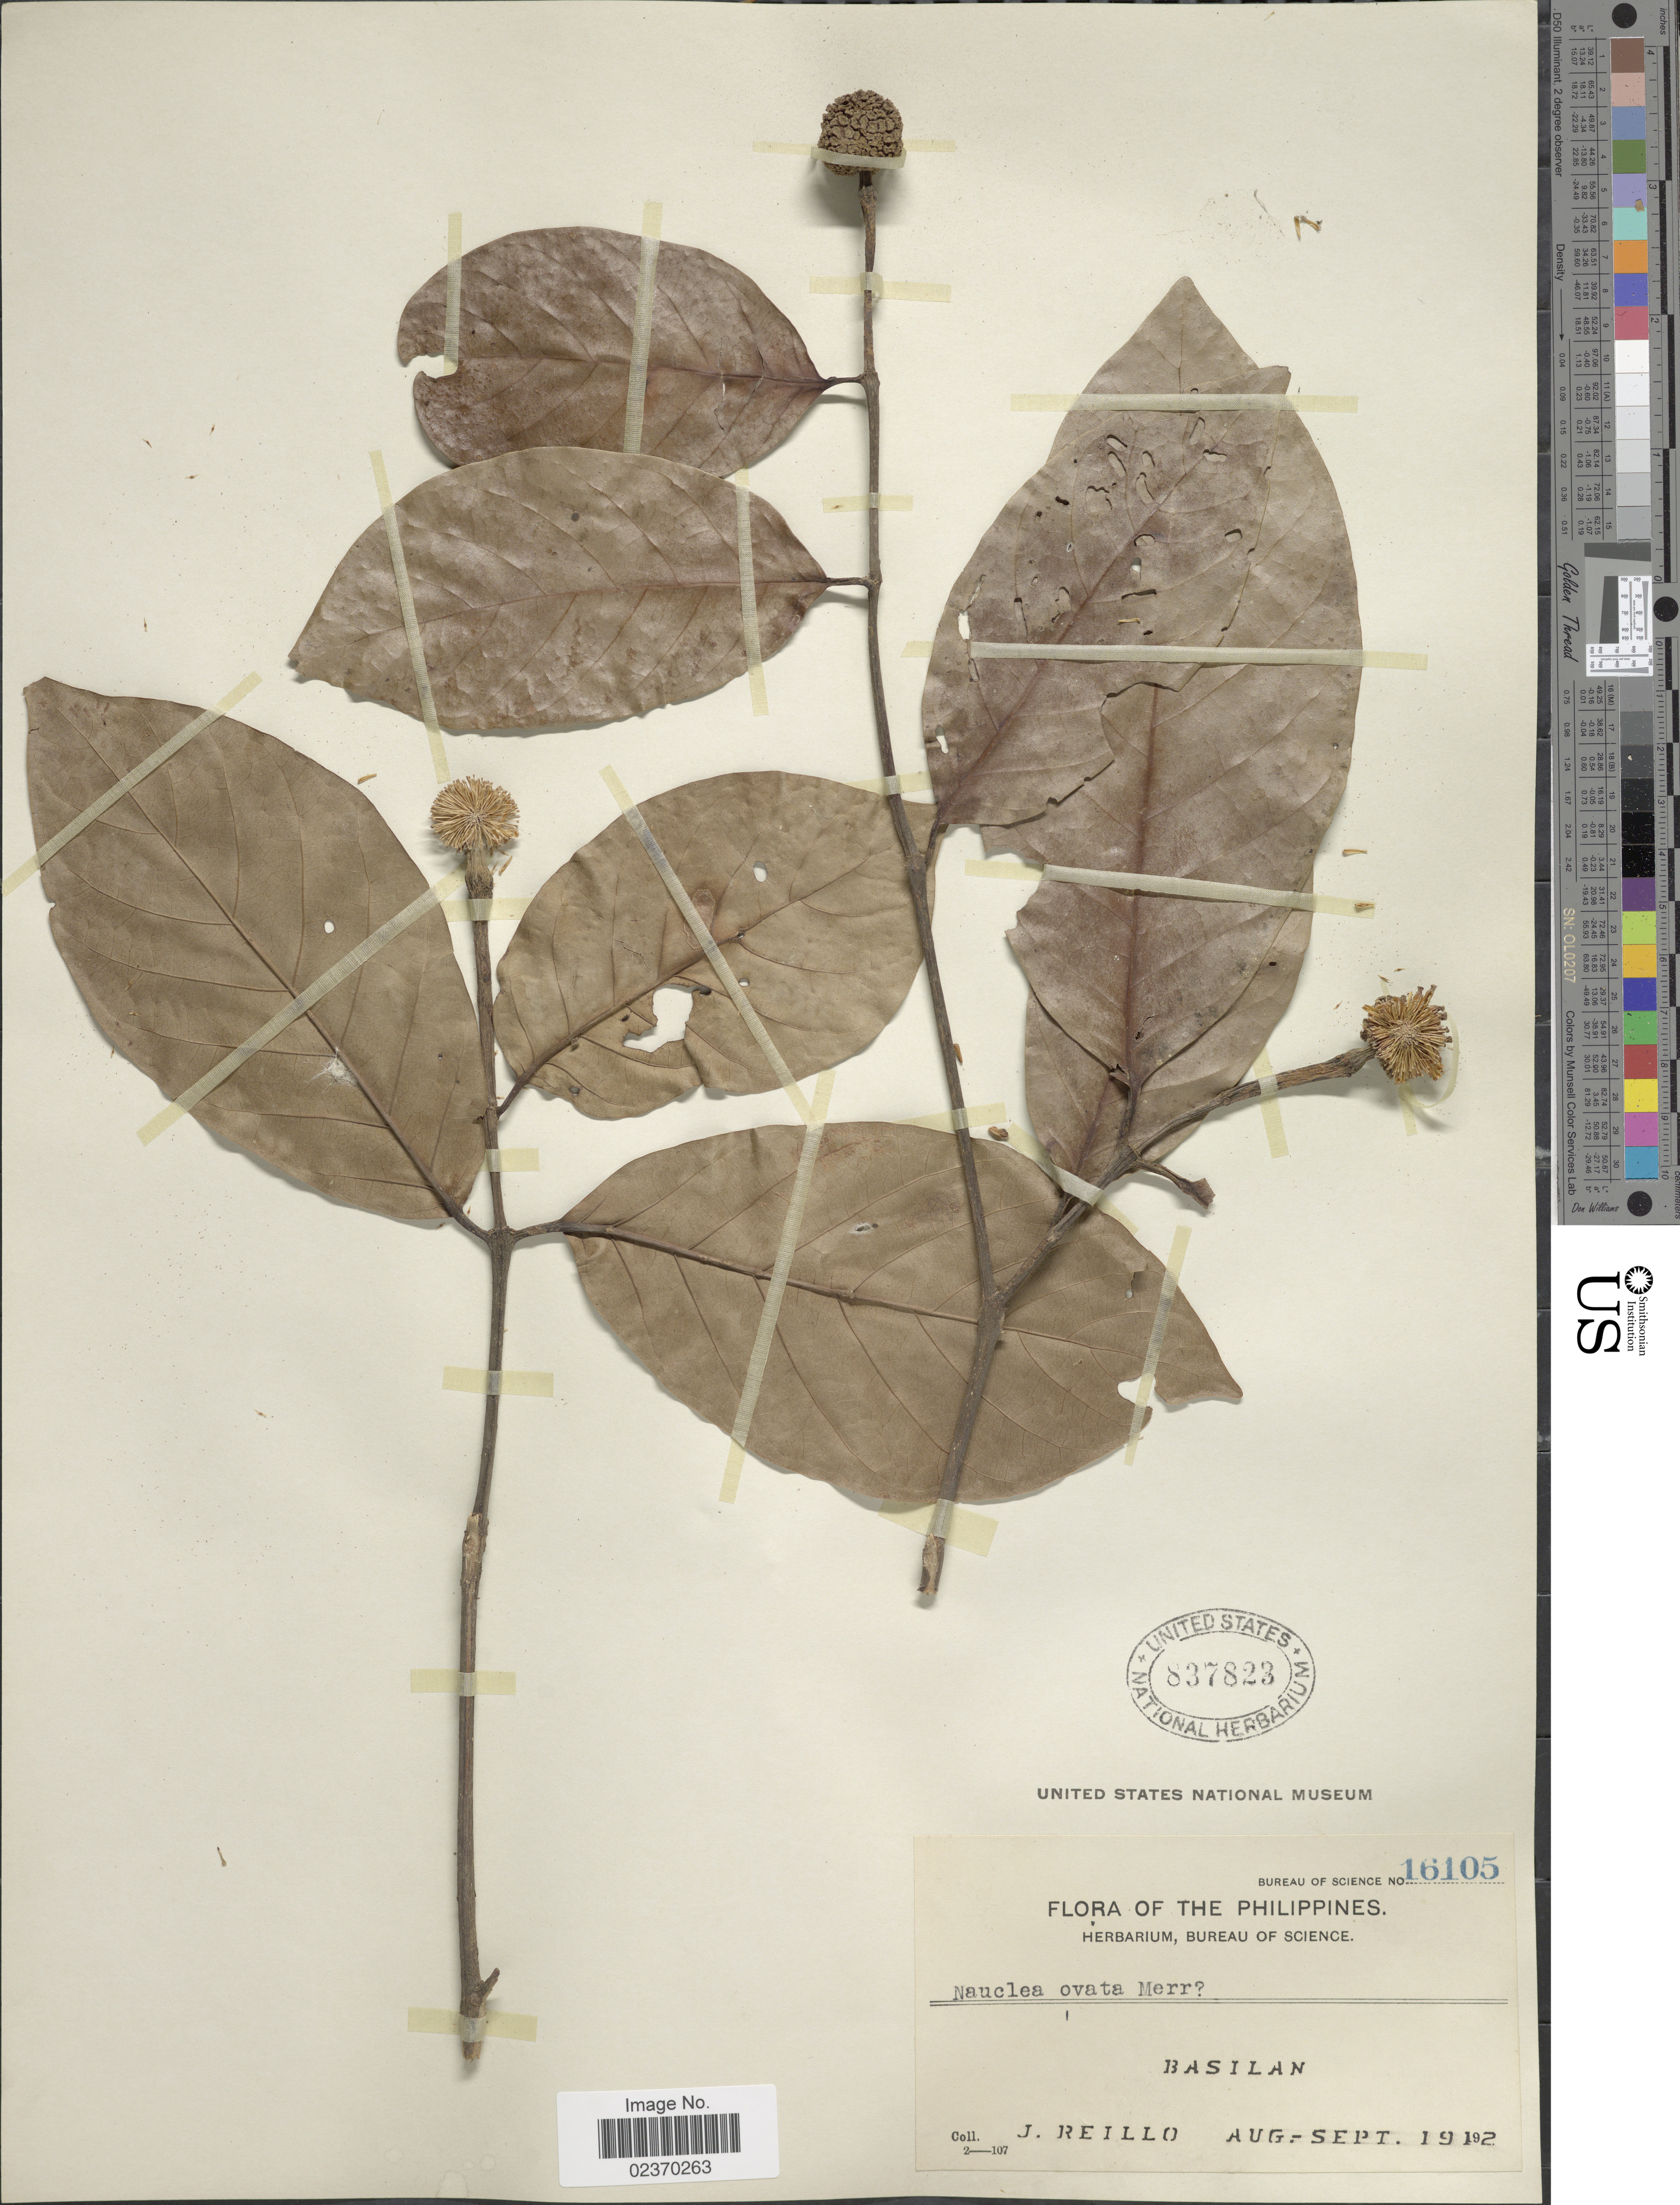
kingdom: Plantae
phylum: Tracheophyta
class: Magnoliopsida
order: Gentianales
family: Rubiaceae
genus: Neonauclea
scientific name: Neonauclea ovata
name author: (Merr.) Merr.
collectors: J. Reillo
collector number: Bureau of Science 16105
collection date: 1912-08/1912-09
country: Philippines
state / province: Muslim Mindanao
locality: Basilan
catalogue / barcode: US 837823